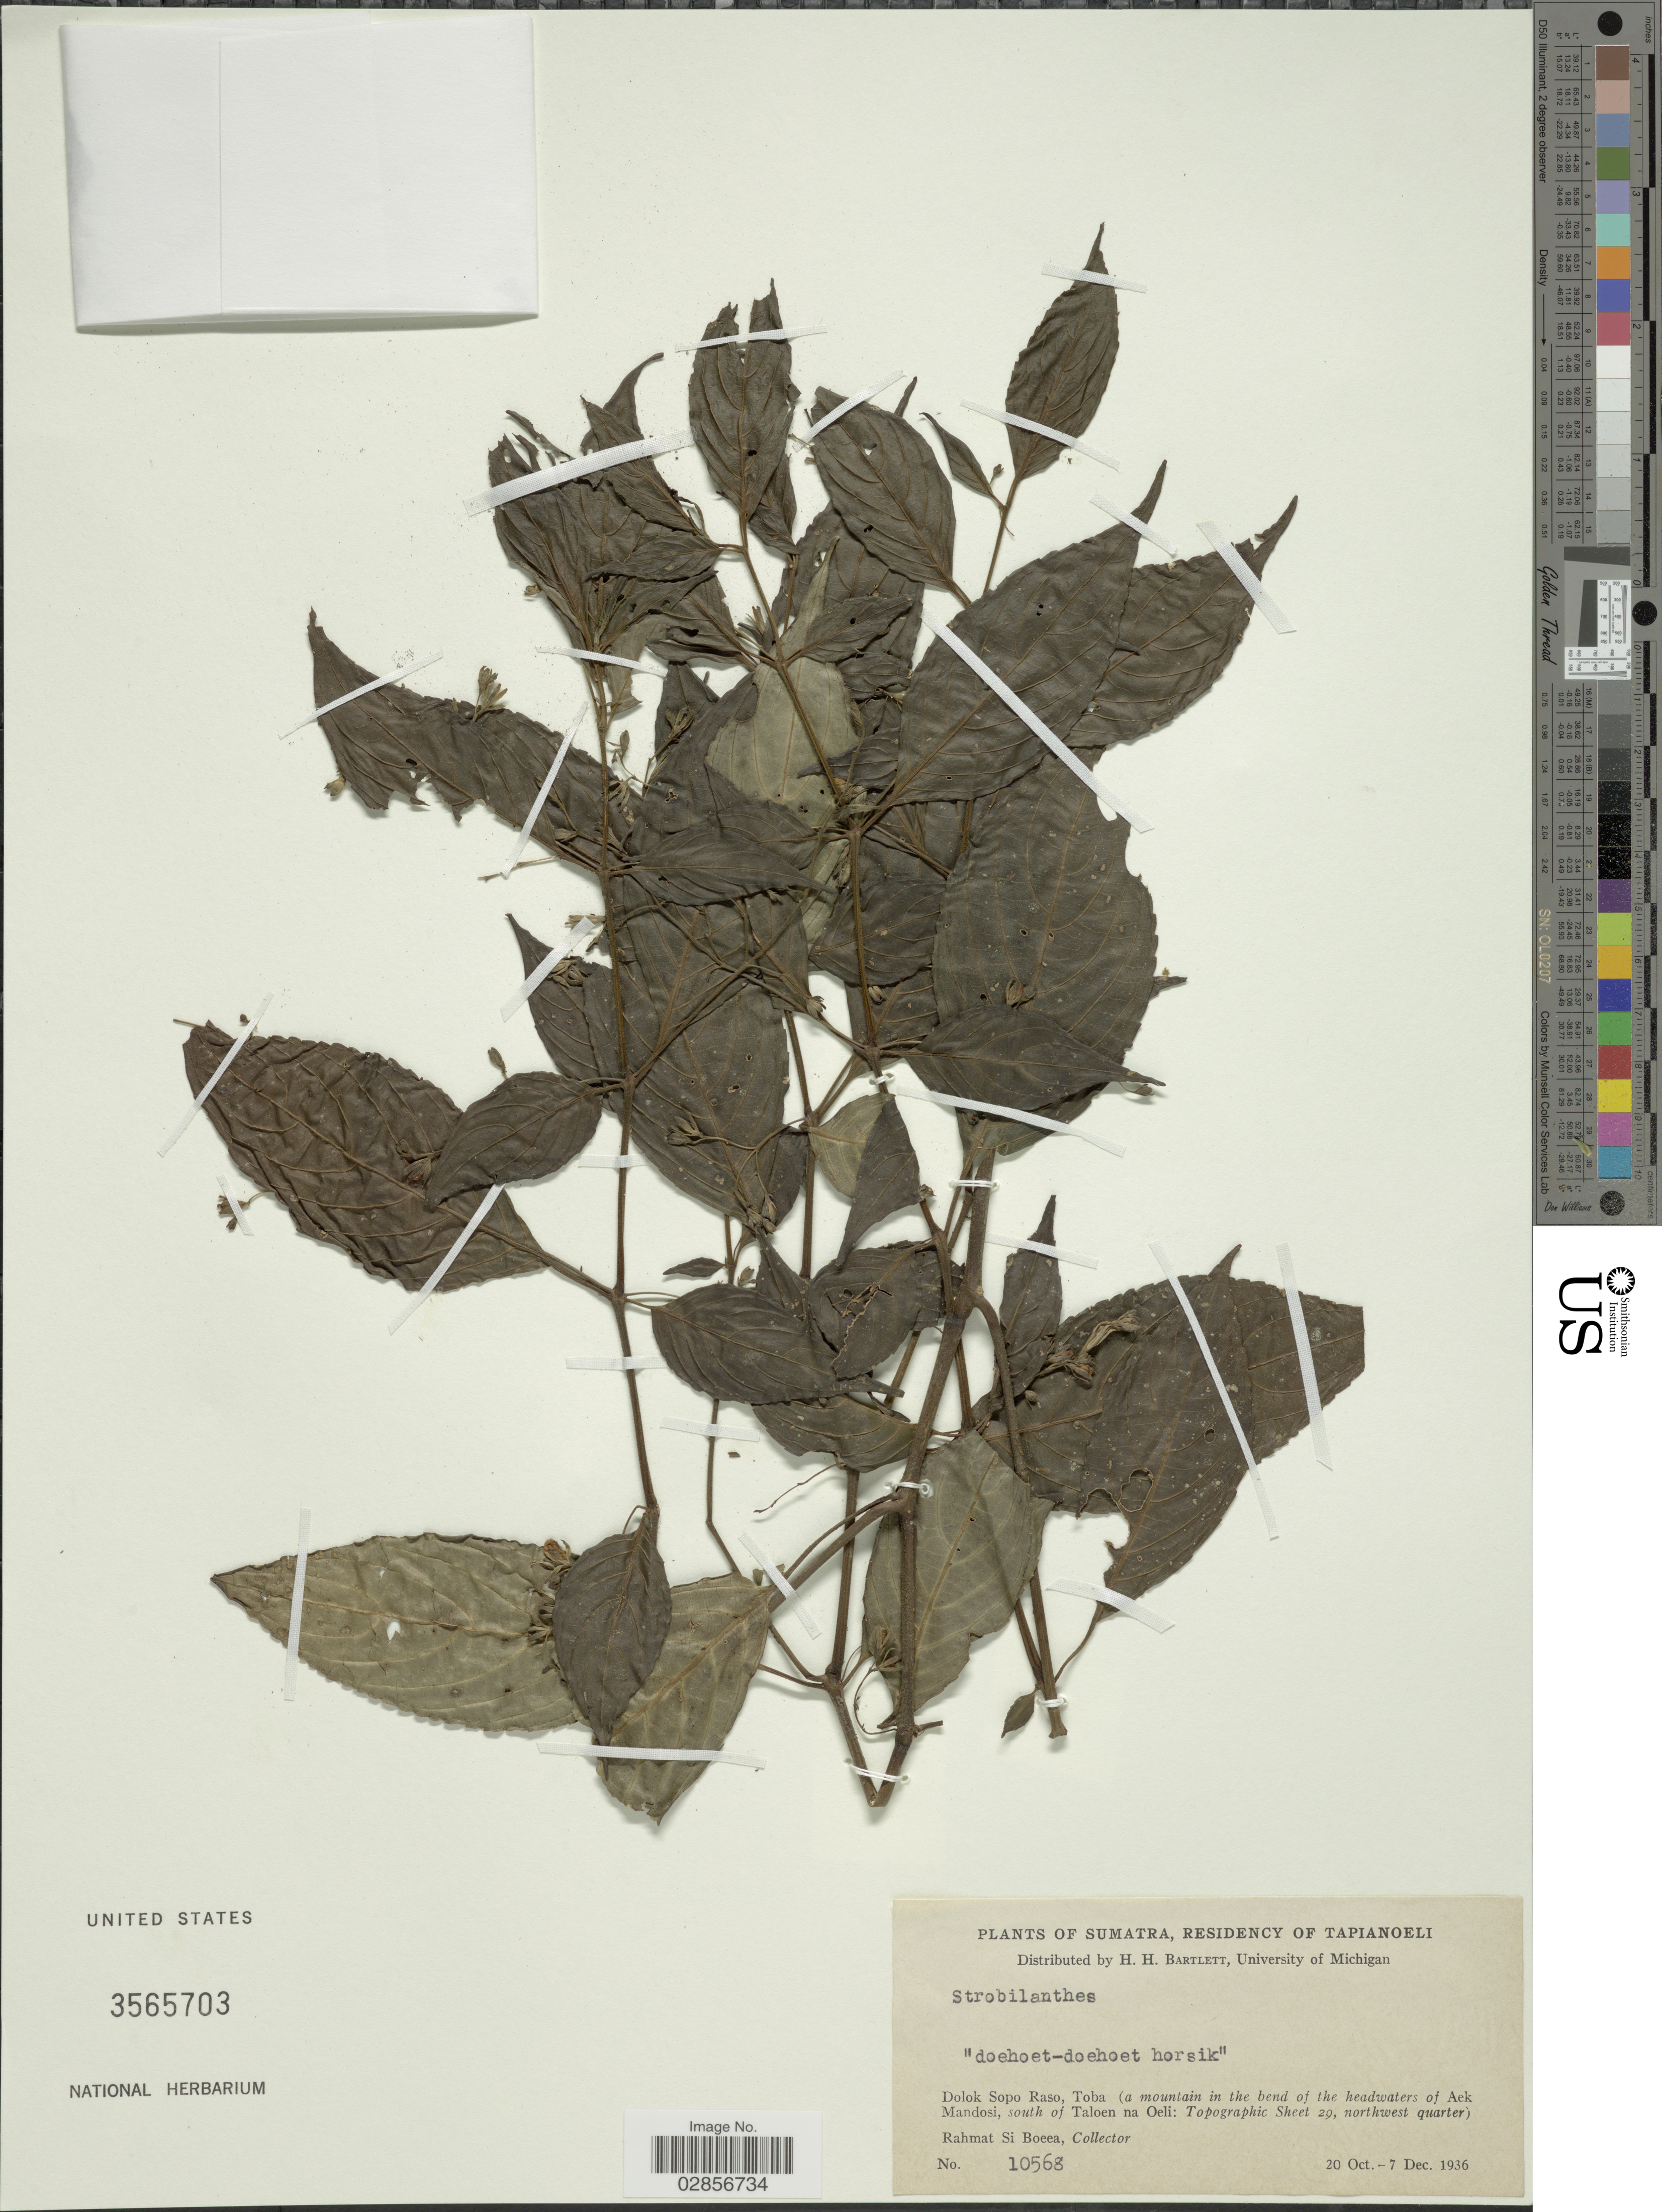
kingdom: Plantae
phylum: Tracheophyta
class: Magnoliopsida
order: Lamiales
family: Acanthaceae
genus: Strobilanthes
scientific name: Strobilanthes sp.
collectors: Rahmat Si Boeea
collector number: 10568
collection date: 1936-10-20/1936-12-07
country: Indonesia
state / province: Sumatra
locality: Residency of Tapianoeli. Dolok Sopo Raso, Toba (a mountain in the bend of the headwaters of Aek Mandosi, south of Taloen na Oeli: Topographic Sheet 29, northwest quarter.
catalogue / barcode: US 3565703